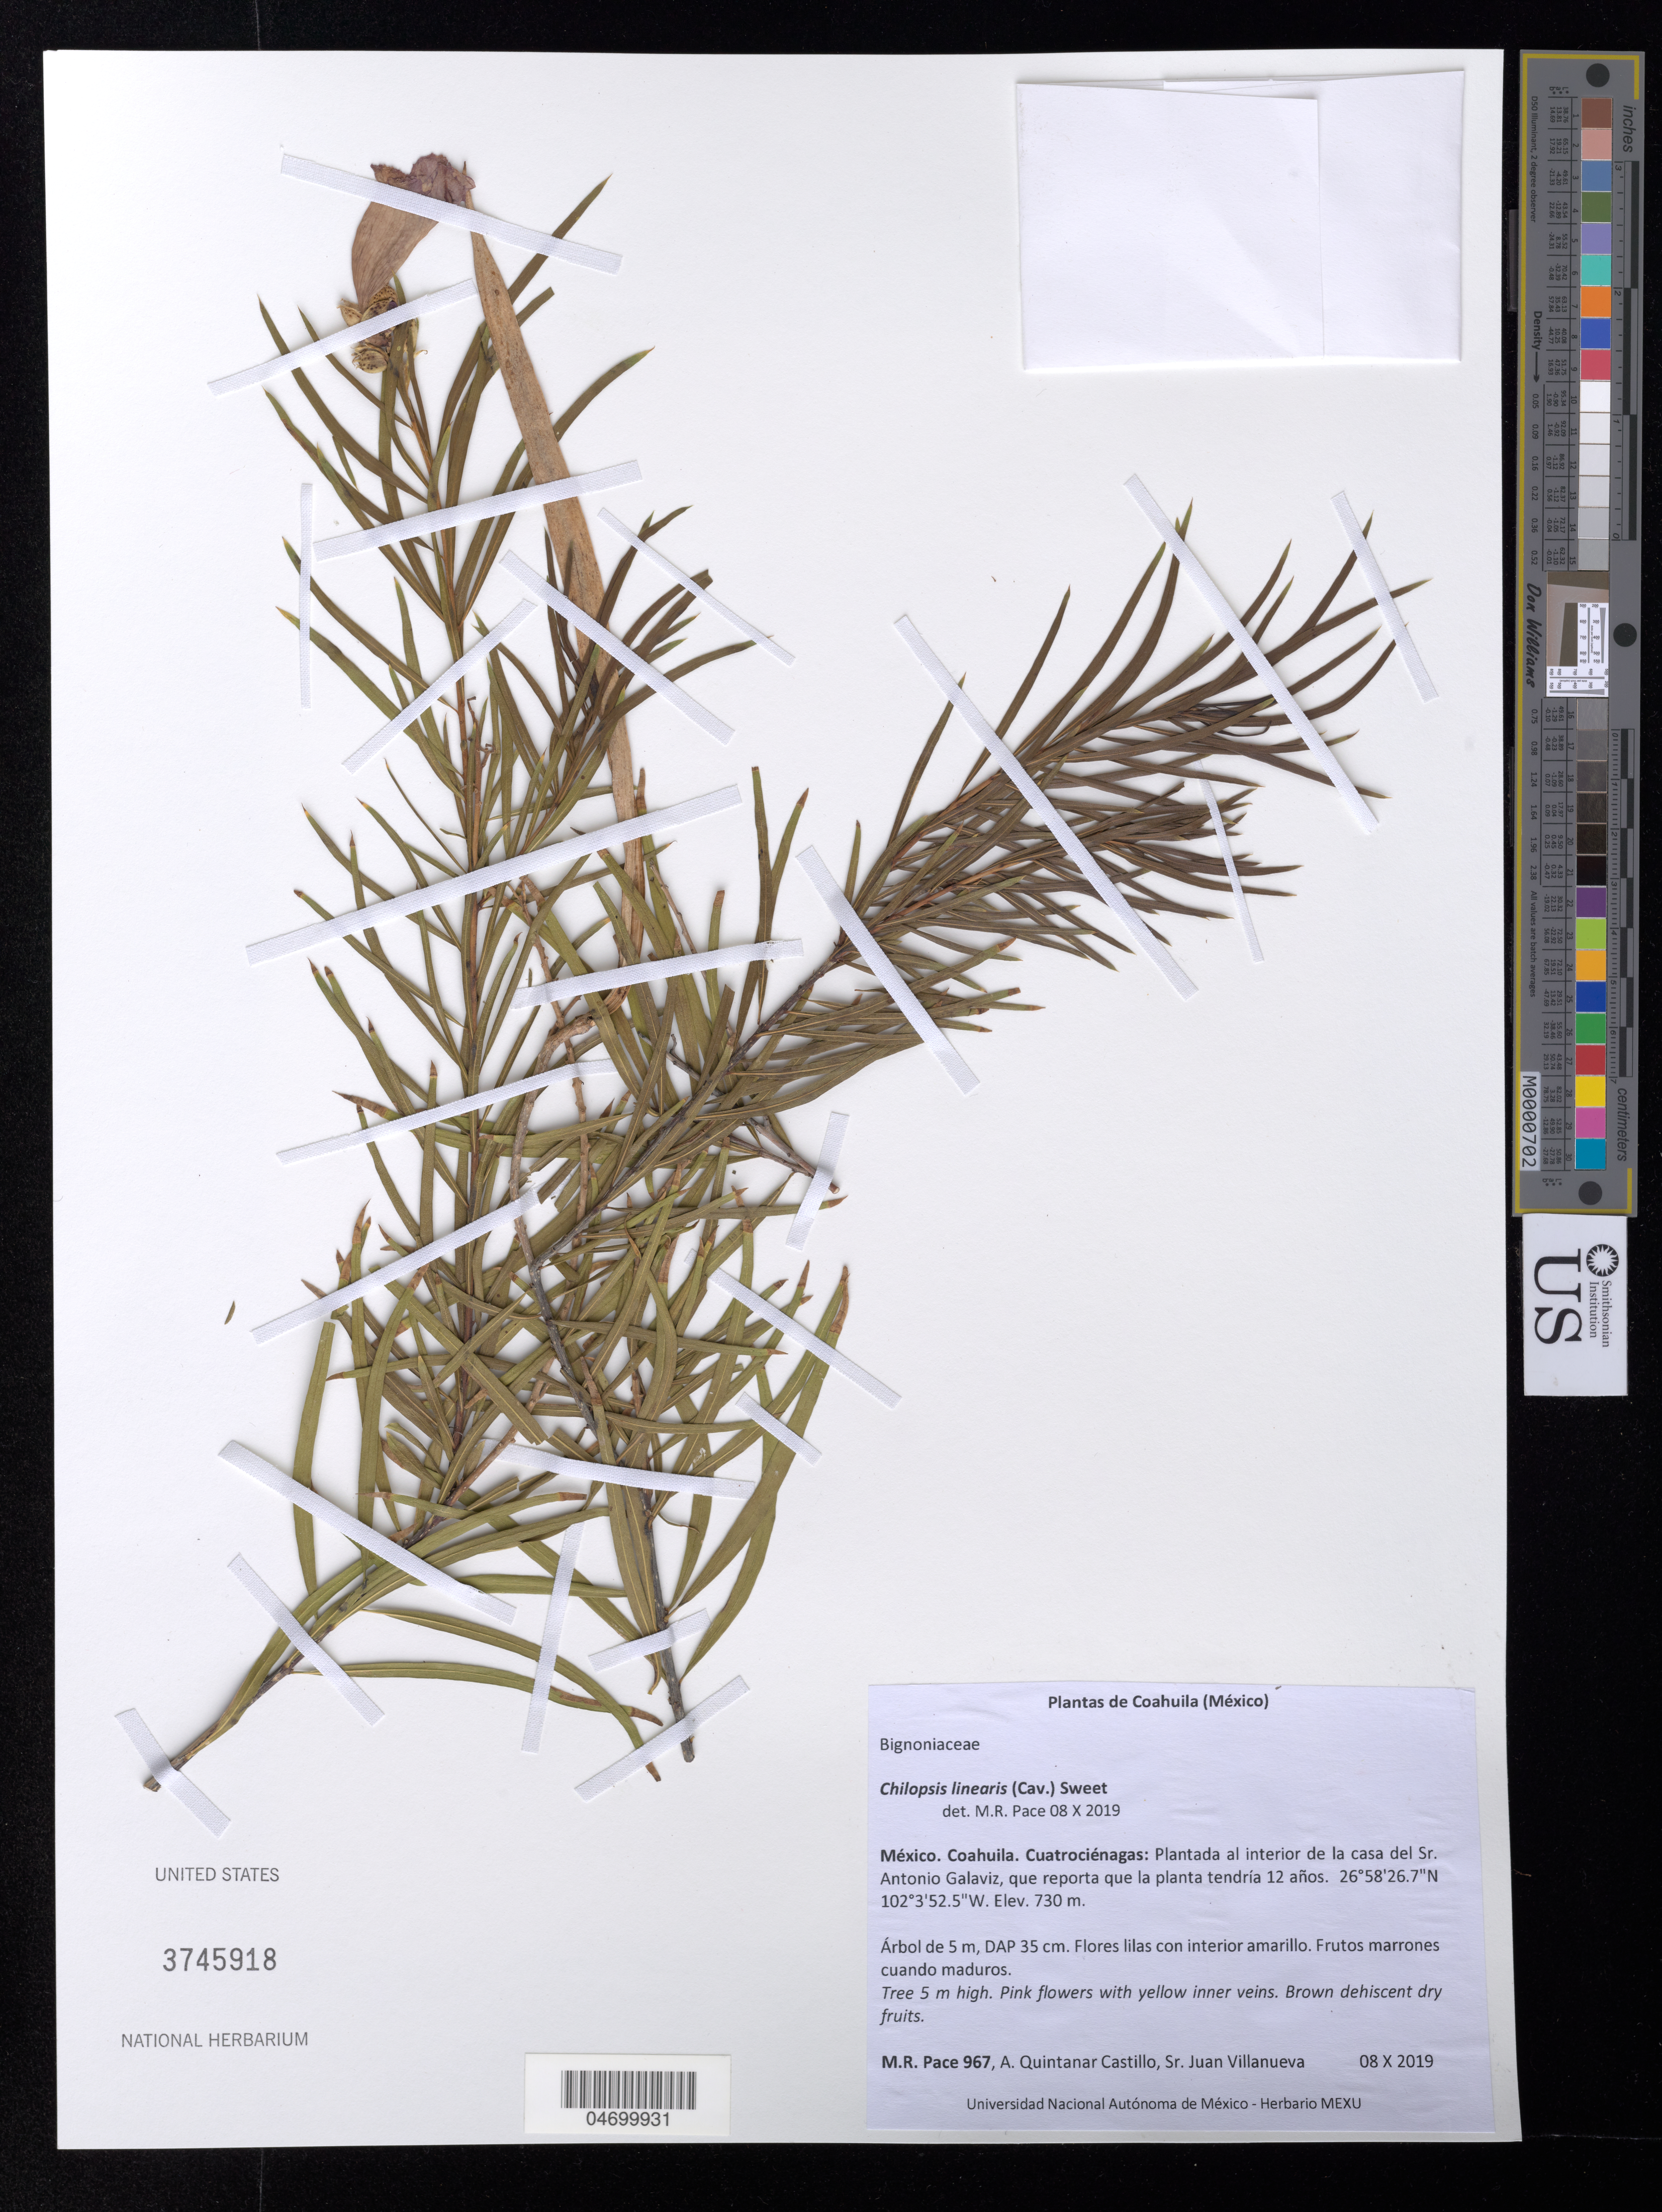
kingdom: Plantae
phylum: Tracheophyta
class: Magnoliopsida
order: Lamiales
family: Bignoniaceae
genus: Chilopsis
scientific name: Chilopsis linearis var. tomenticaulis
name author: Henrickson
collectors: M. Pace, A. Quintanar Castillo & J. Villanueva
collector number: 967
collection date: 2019-10-08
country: Mexico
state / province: Coahuila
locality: Cuatrociénagas: Plantada al interior de la casa del Sr. Antonio Galaviz, que reporta que la planta tendría 12 años.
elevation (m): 730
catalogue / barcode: US 3745918